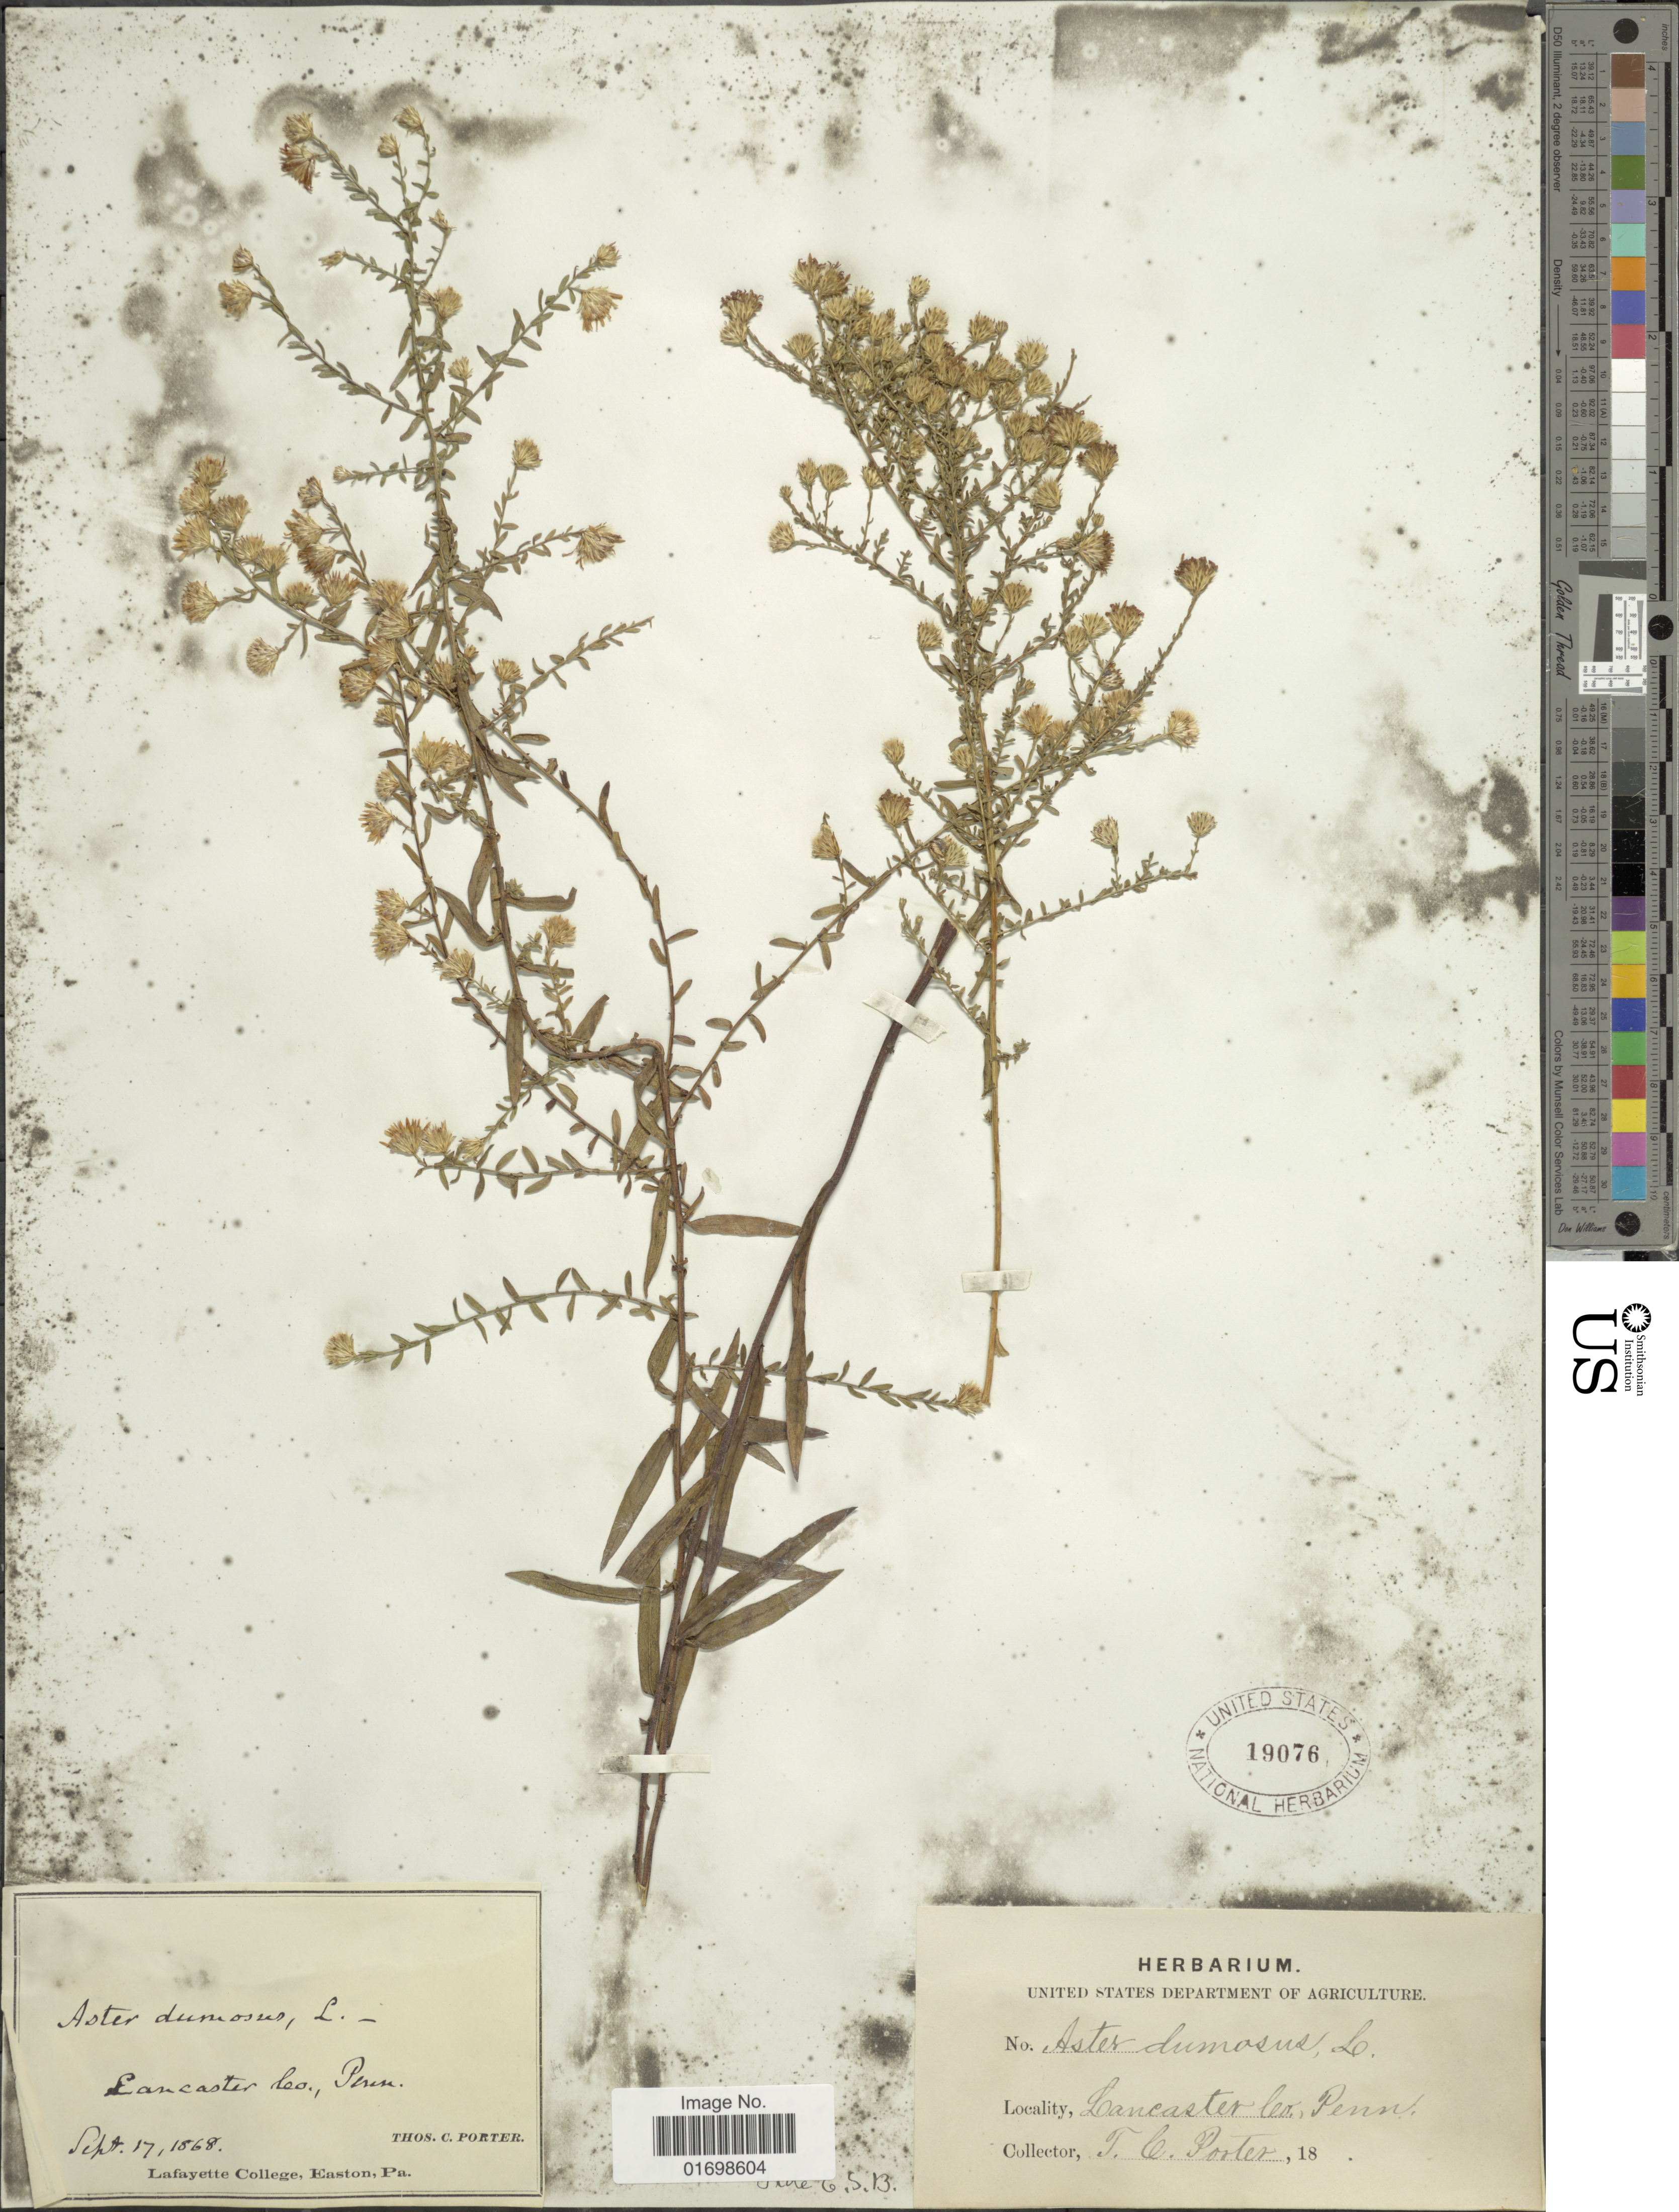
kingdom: Plantae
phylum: Tracheophyta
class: Magnoliopsida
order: Asterales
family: Asteraceae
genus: Symphyotrichum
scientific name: Symphyotrichum dumosum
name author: (L.) G.L. Nesom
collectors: T. C. Porter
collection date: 1868-09-17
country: United States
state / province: Pennsylvania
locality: Lancaster Co.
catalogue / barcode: US 19076